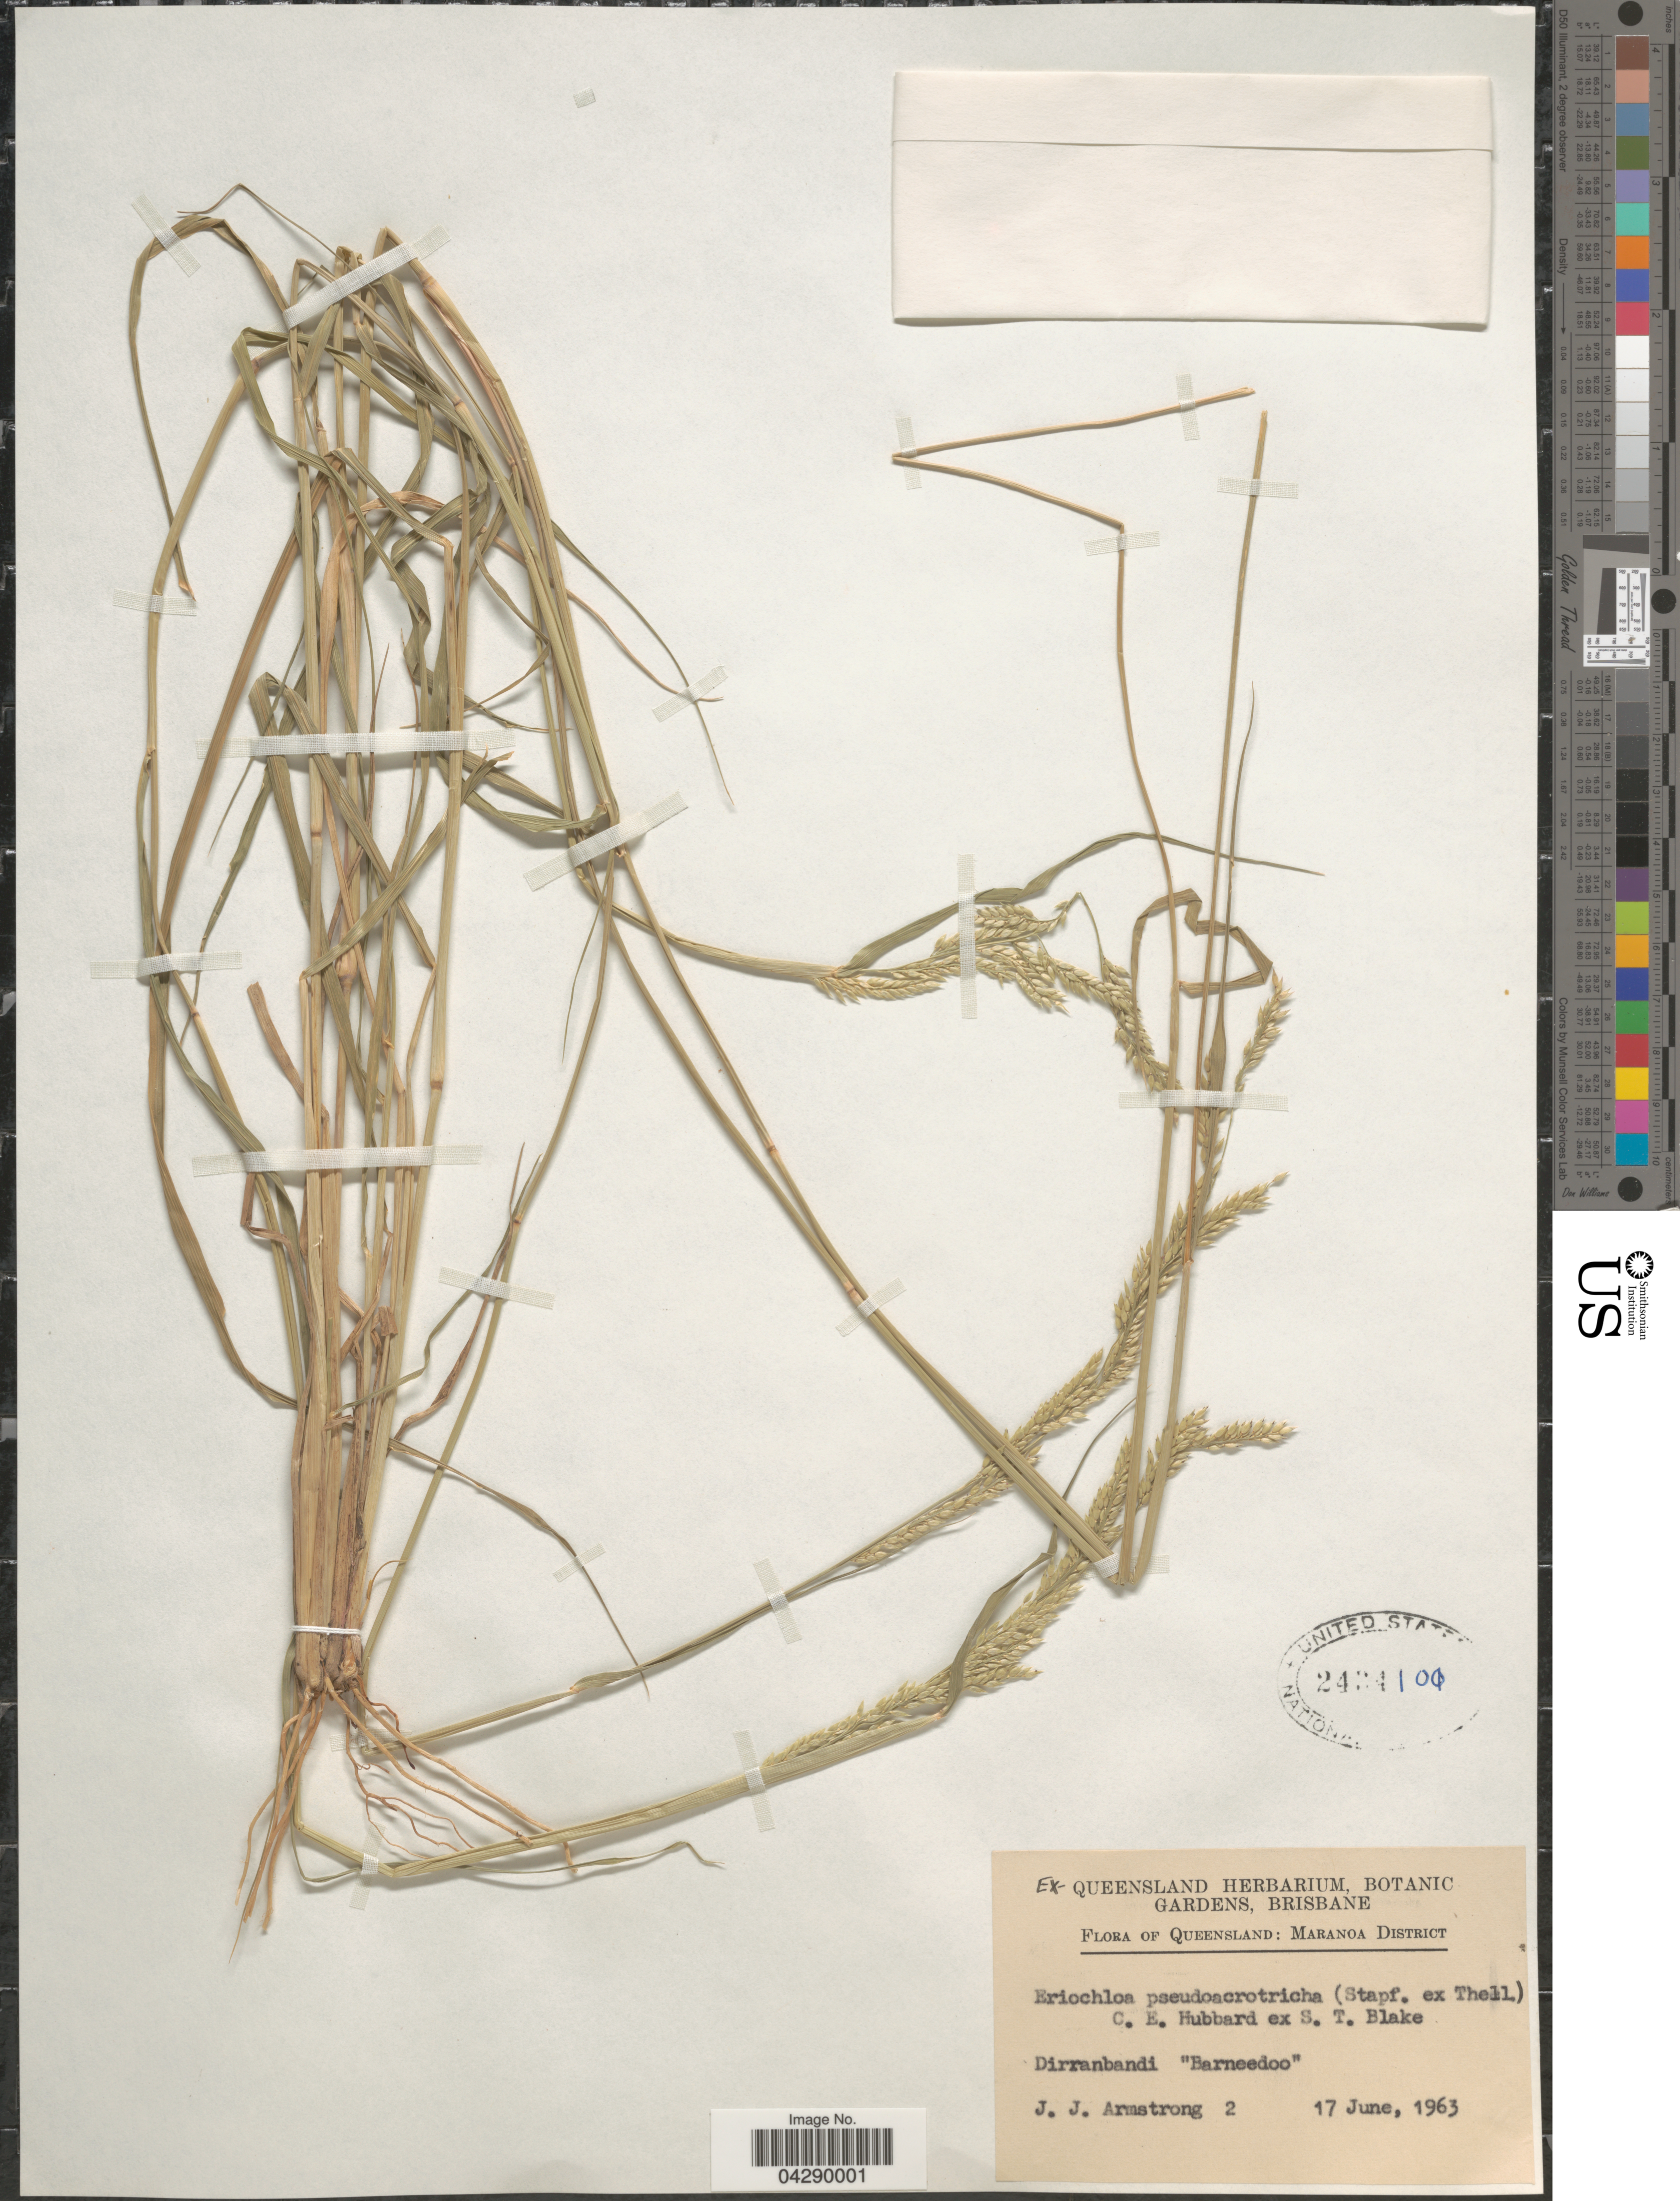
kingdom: Plantae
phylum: Tracheophyta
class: Liliopsida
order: Poales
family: Poaceae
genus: Eriochloa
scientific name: Eriochloa pseudoacrotricha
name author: (Stapf & Thell.) J.M. Black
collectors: J. Armstrong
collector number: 2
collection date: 1963-06-17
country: Australia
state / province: Queensland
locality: Maranoa District. Dirranbandi "Barneedoo".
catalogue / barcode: US 2424100